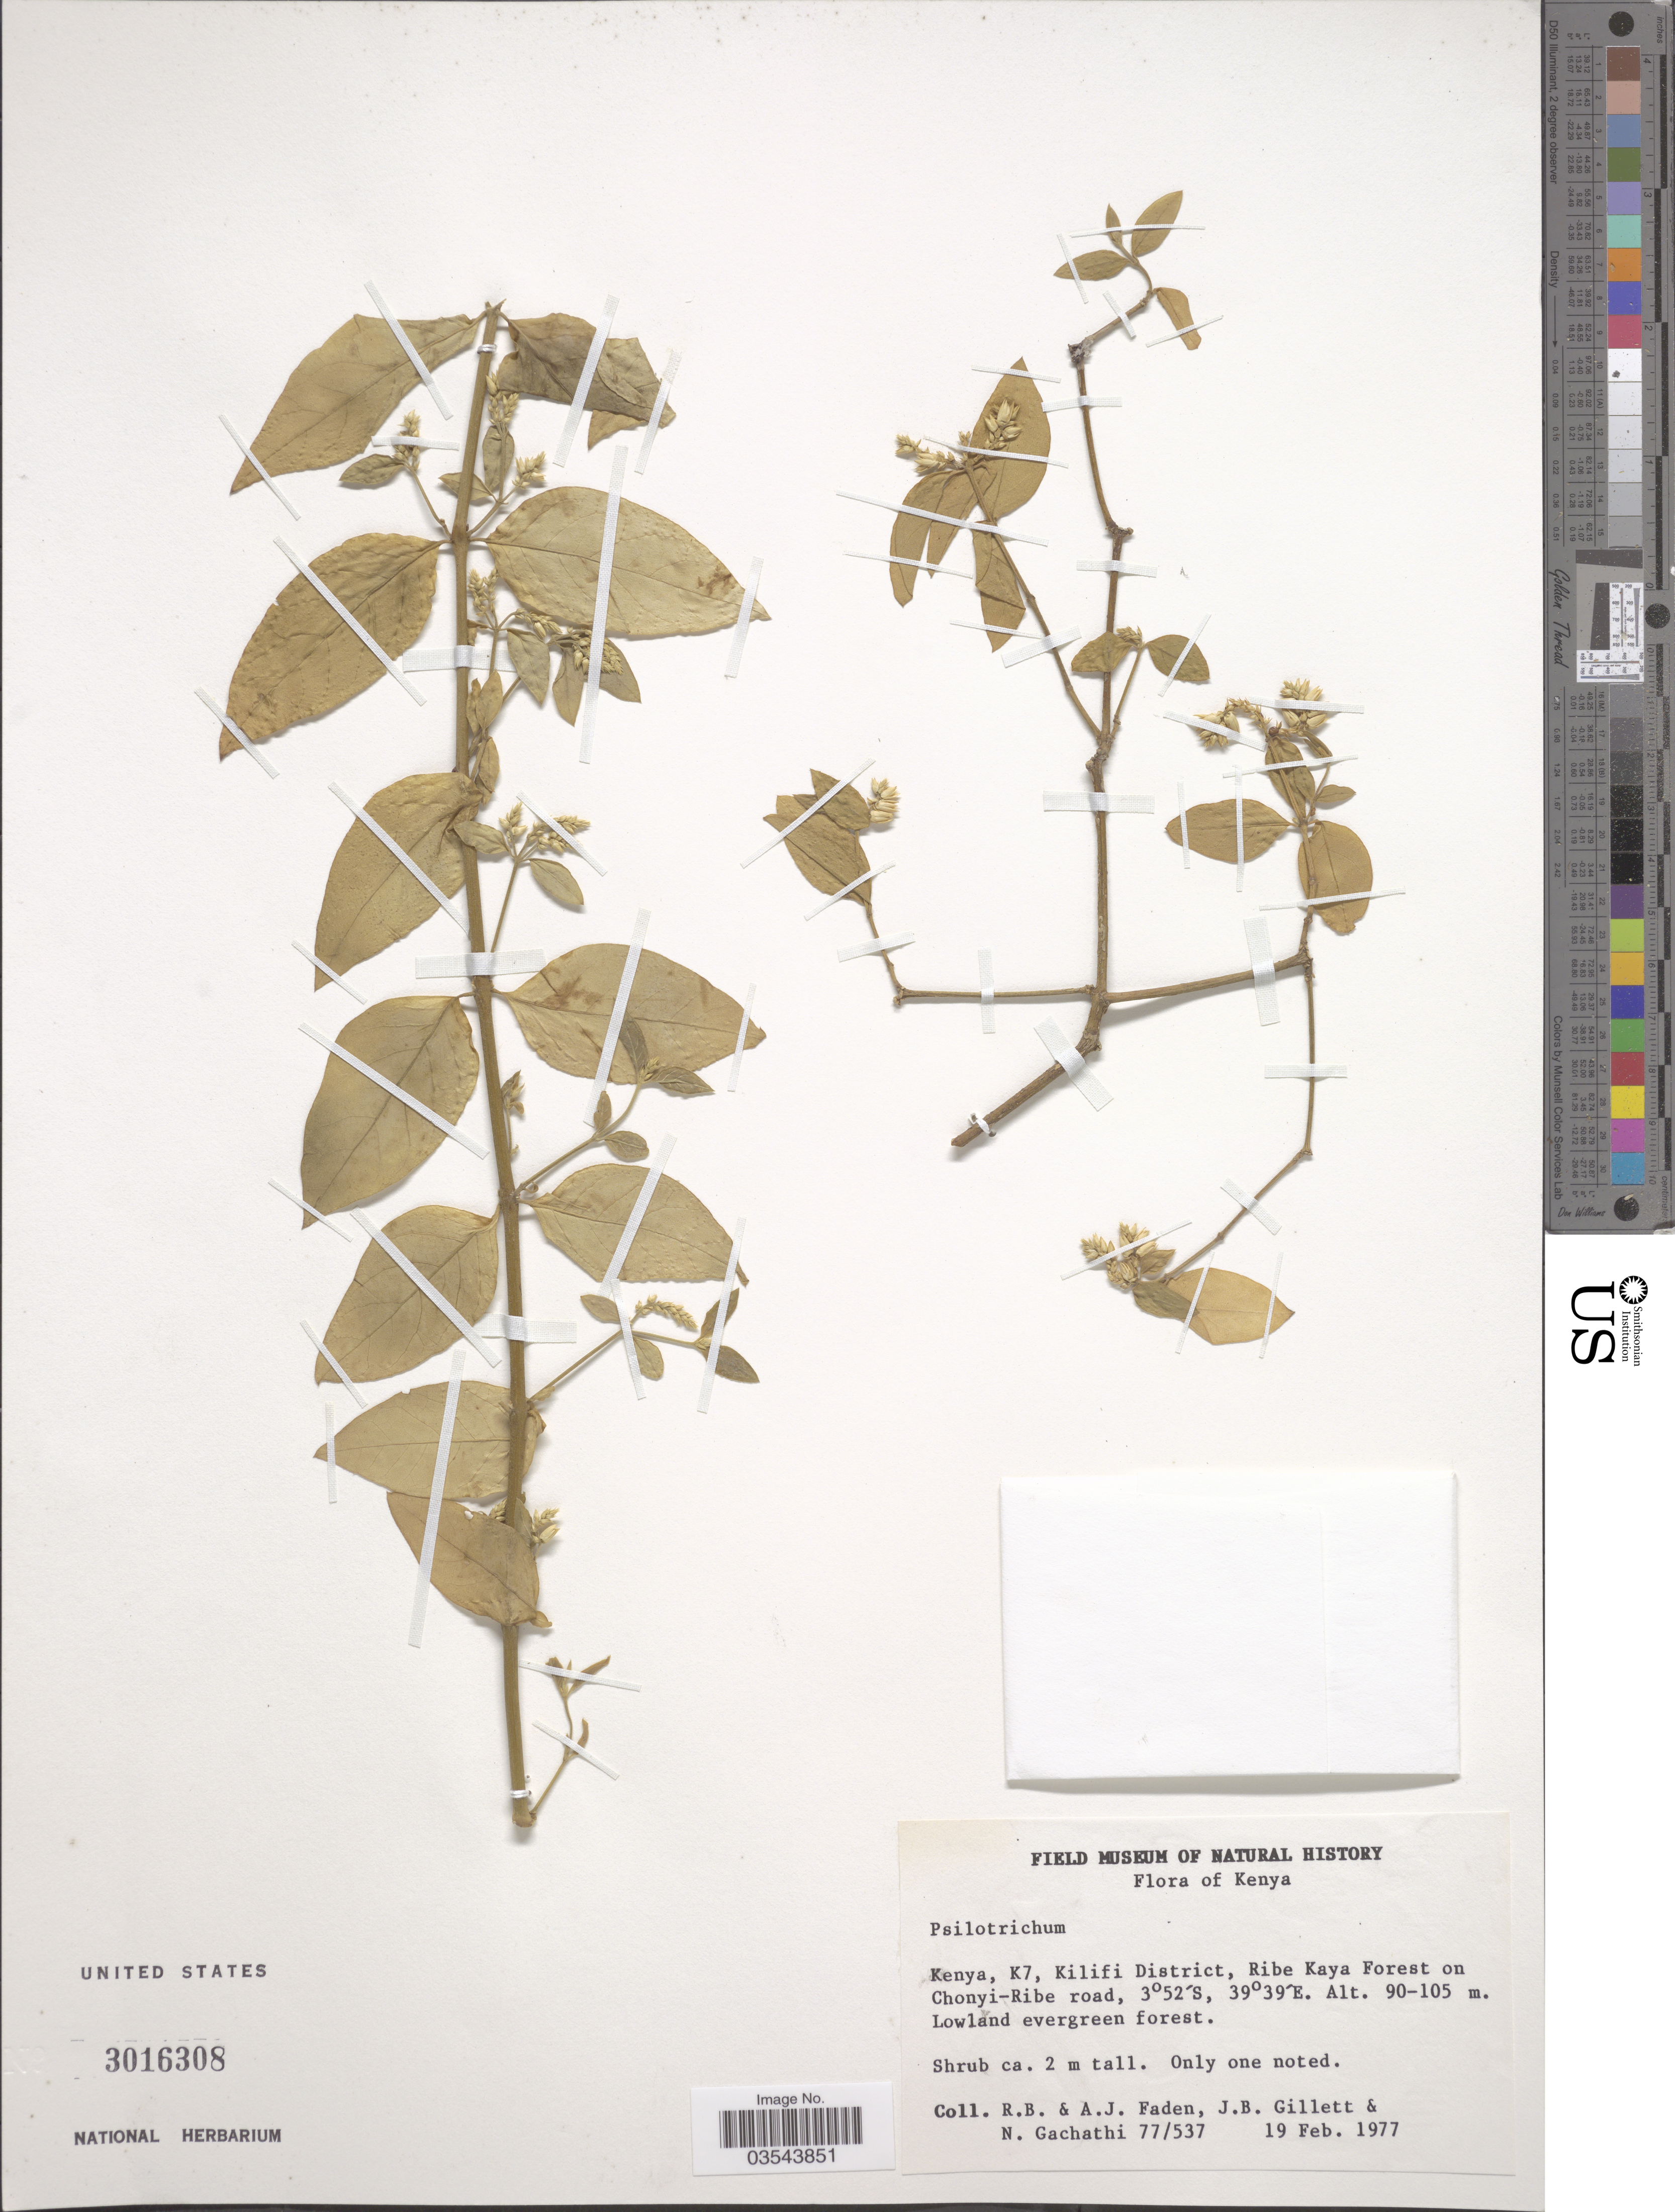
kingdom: Plantae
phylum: Tracheophyta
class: Magnoliopsida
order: Caryophyllales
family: Amaranthaceae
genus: Psilotrichum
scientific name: Psilotrichum sp.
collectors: R. B. Faden, A. J. Faden, J. B. Gillett & N. Gachathi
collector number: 77/537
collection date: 1977-02-19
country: Kenya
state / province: Kilifi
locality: K7, Kilifi District, Ribe Kaya Forest on Chonyi-Ribe road.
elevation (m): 90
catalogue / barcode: US 3016308